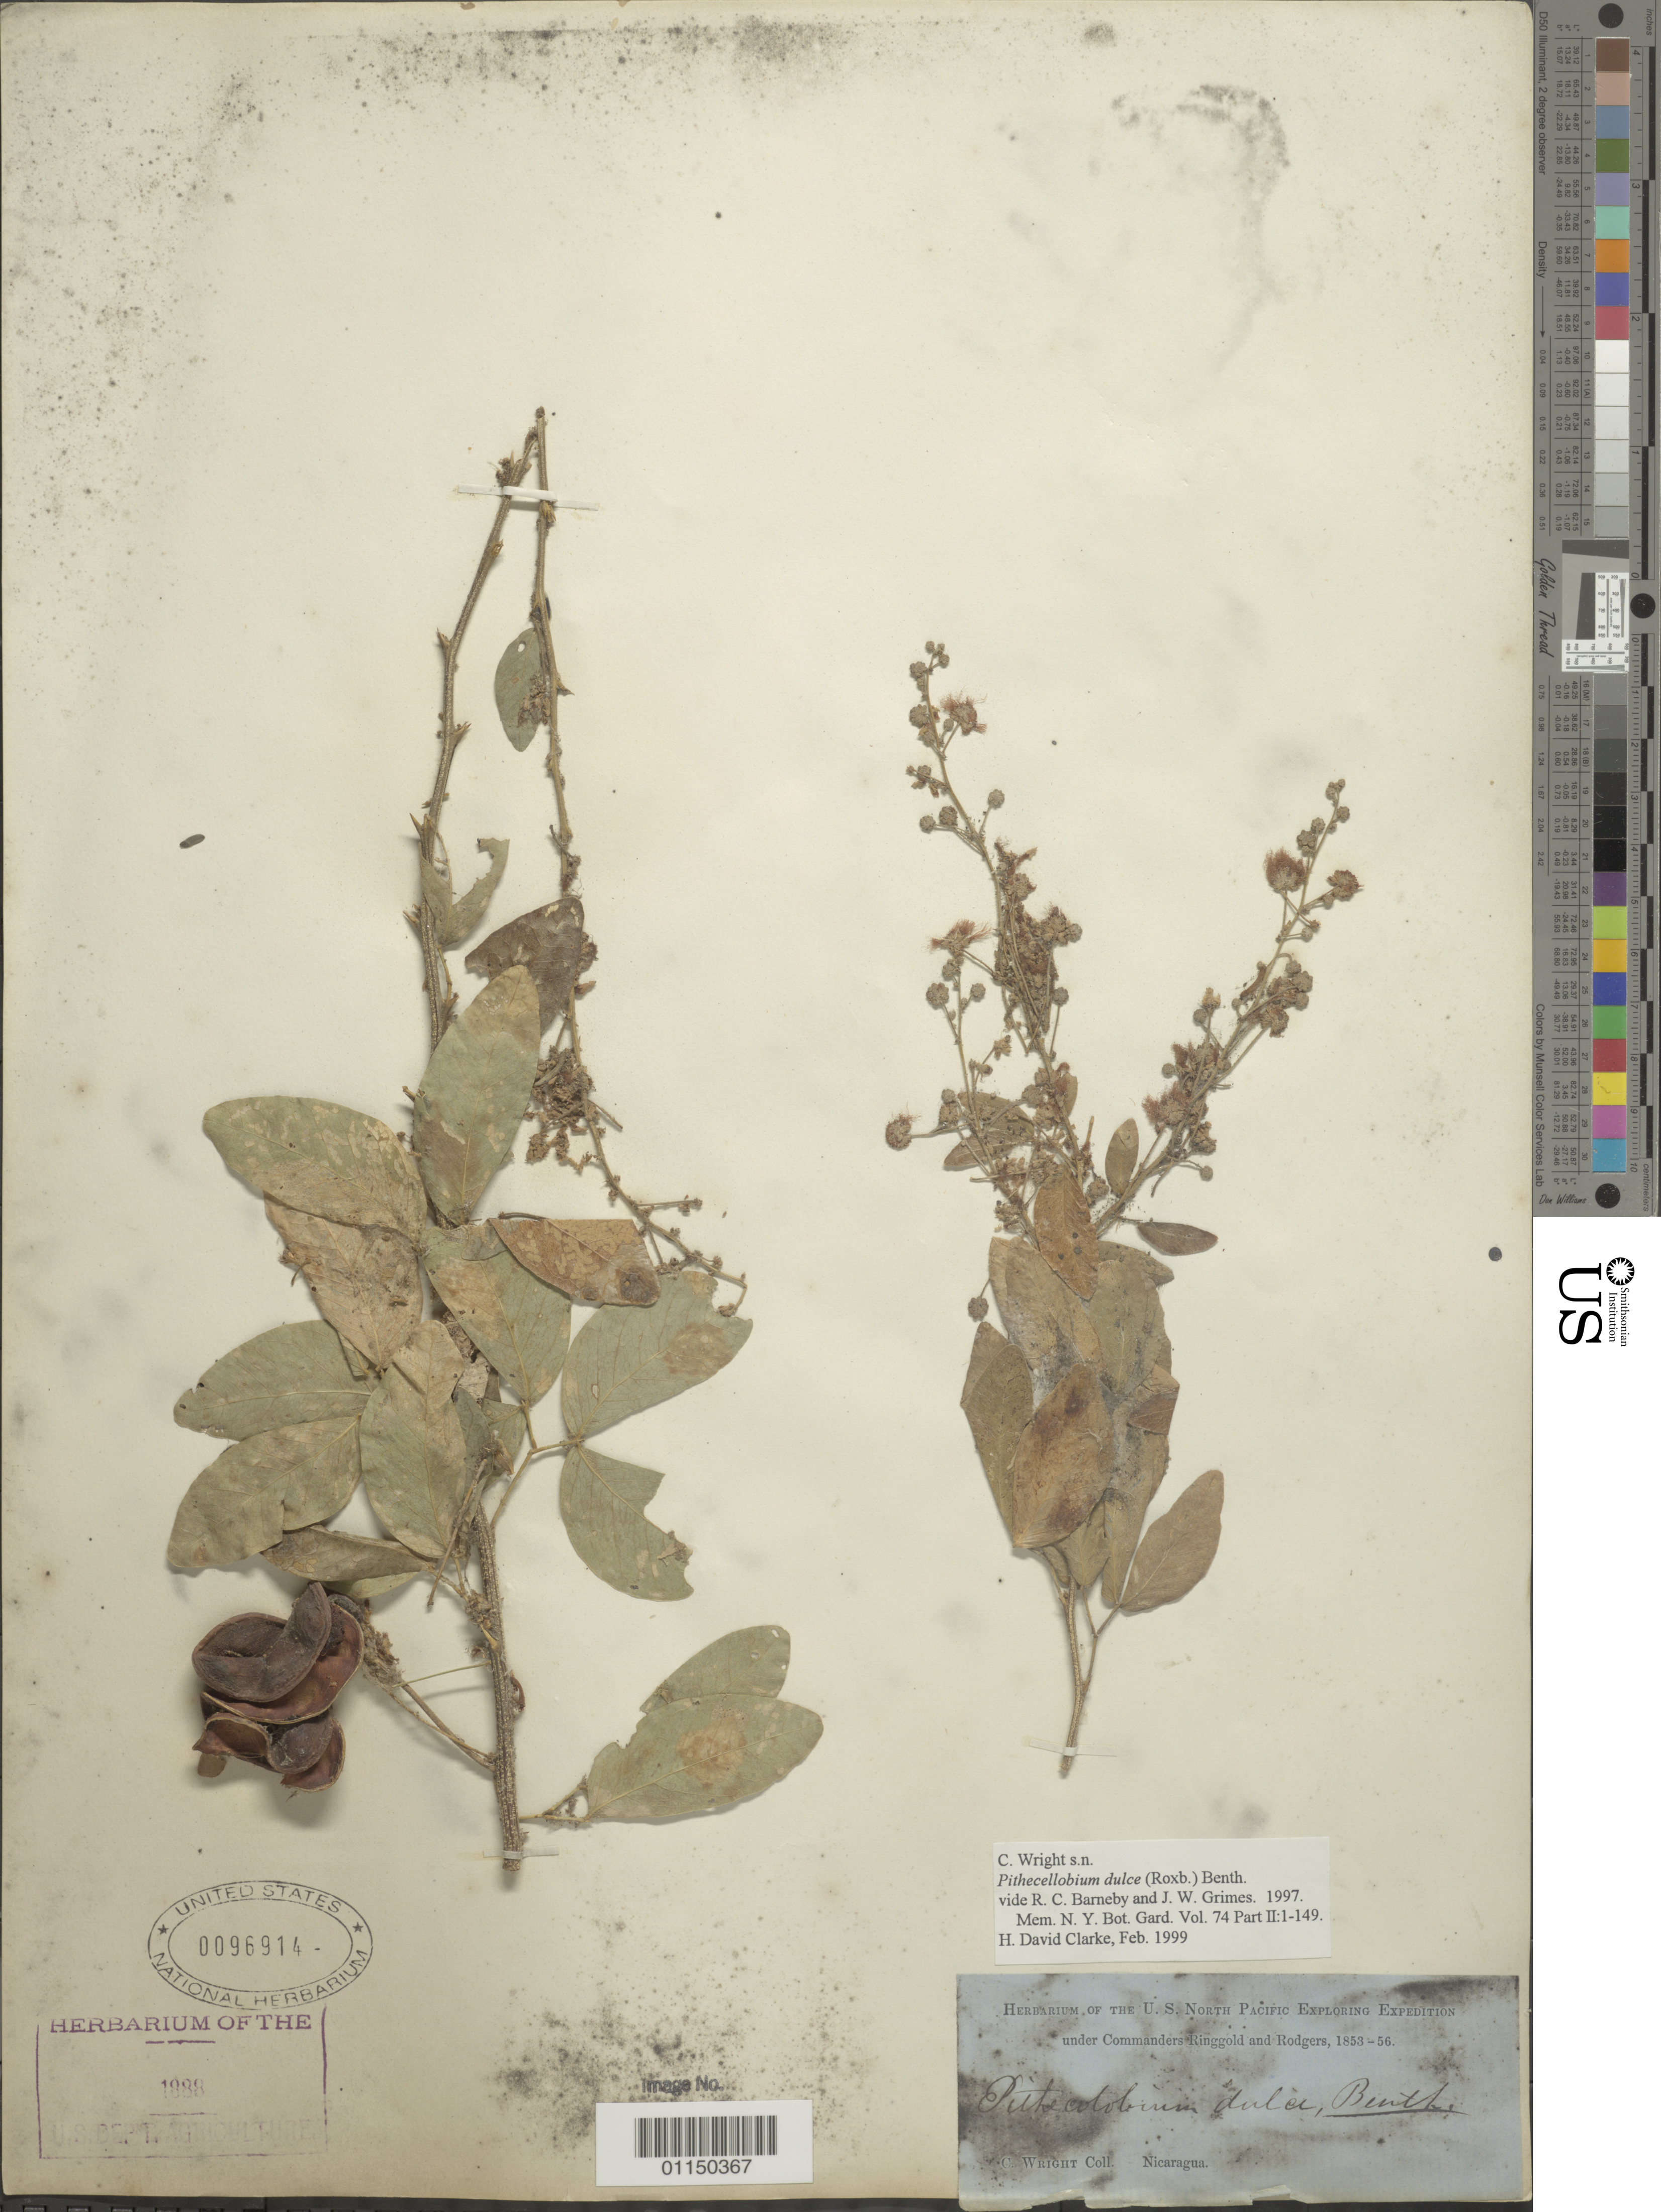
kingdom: Plantae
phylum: Tracheophyta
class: Magnoliopsida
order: Fabales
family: Fabaceae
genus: Pithecellobium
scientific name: Pithecellobium dulce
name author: (Roxb.) Benth.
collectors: C. Wright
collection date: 1853/1856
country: Nicaragua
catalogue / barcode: US 96914